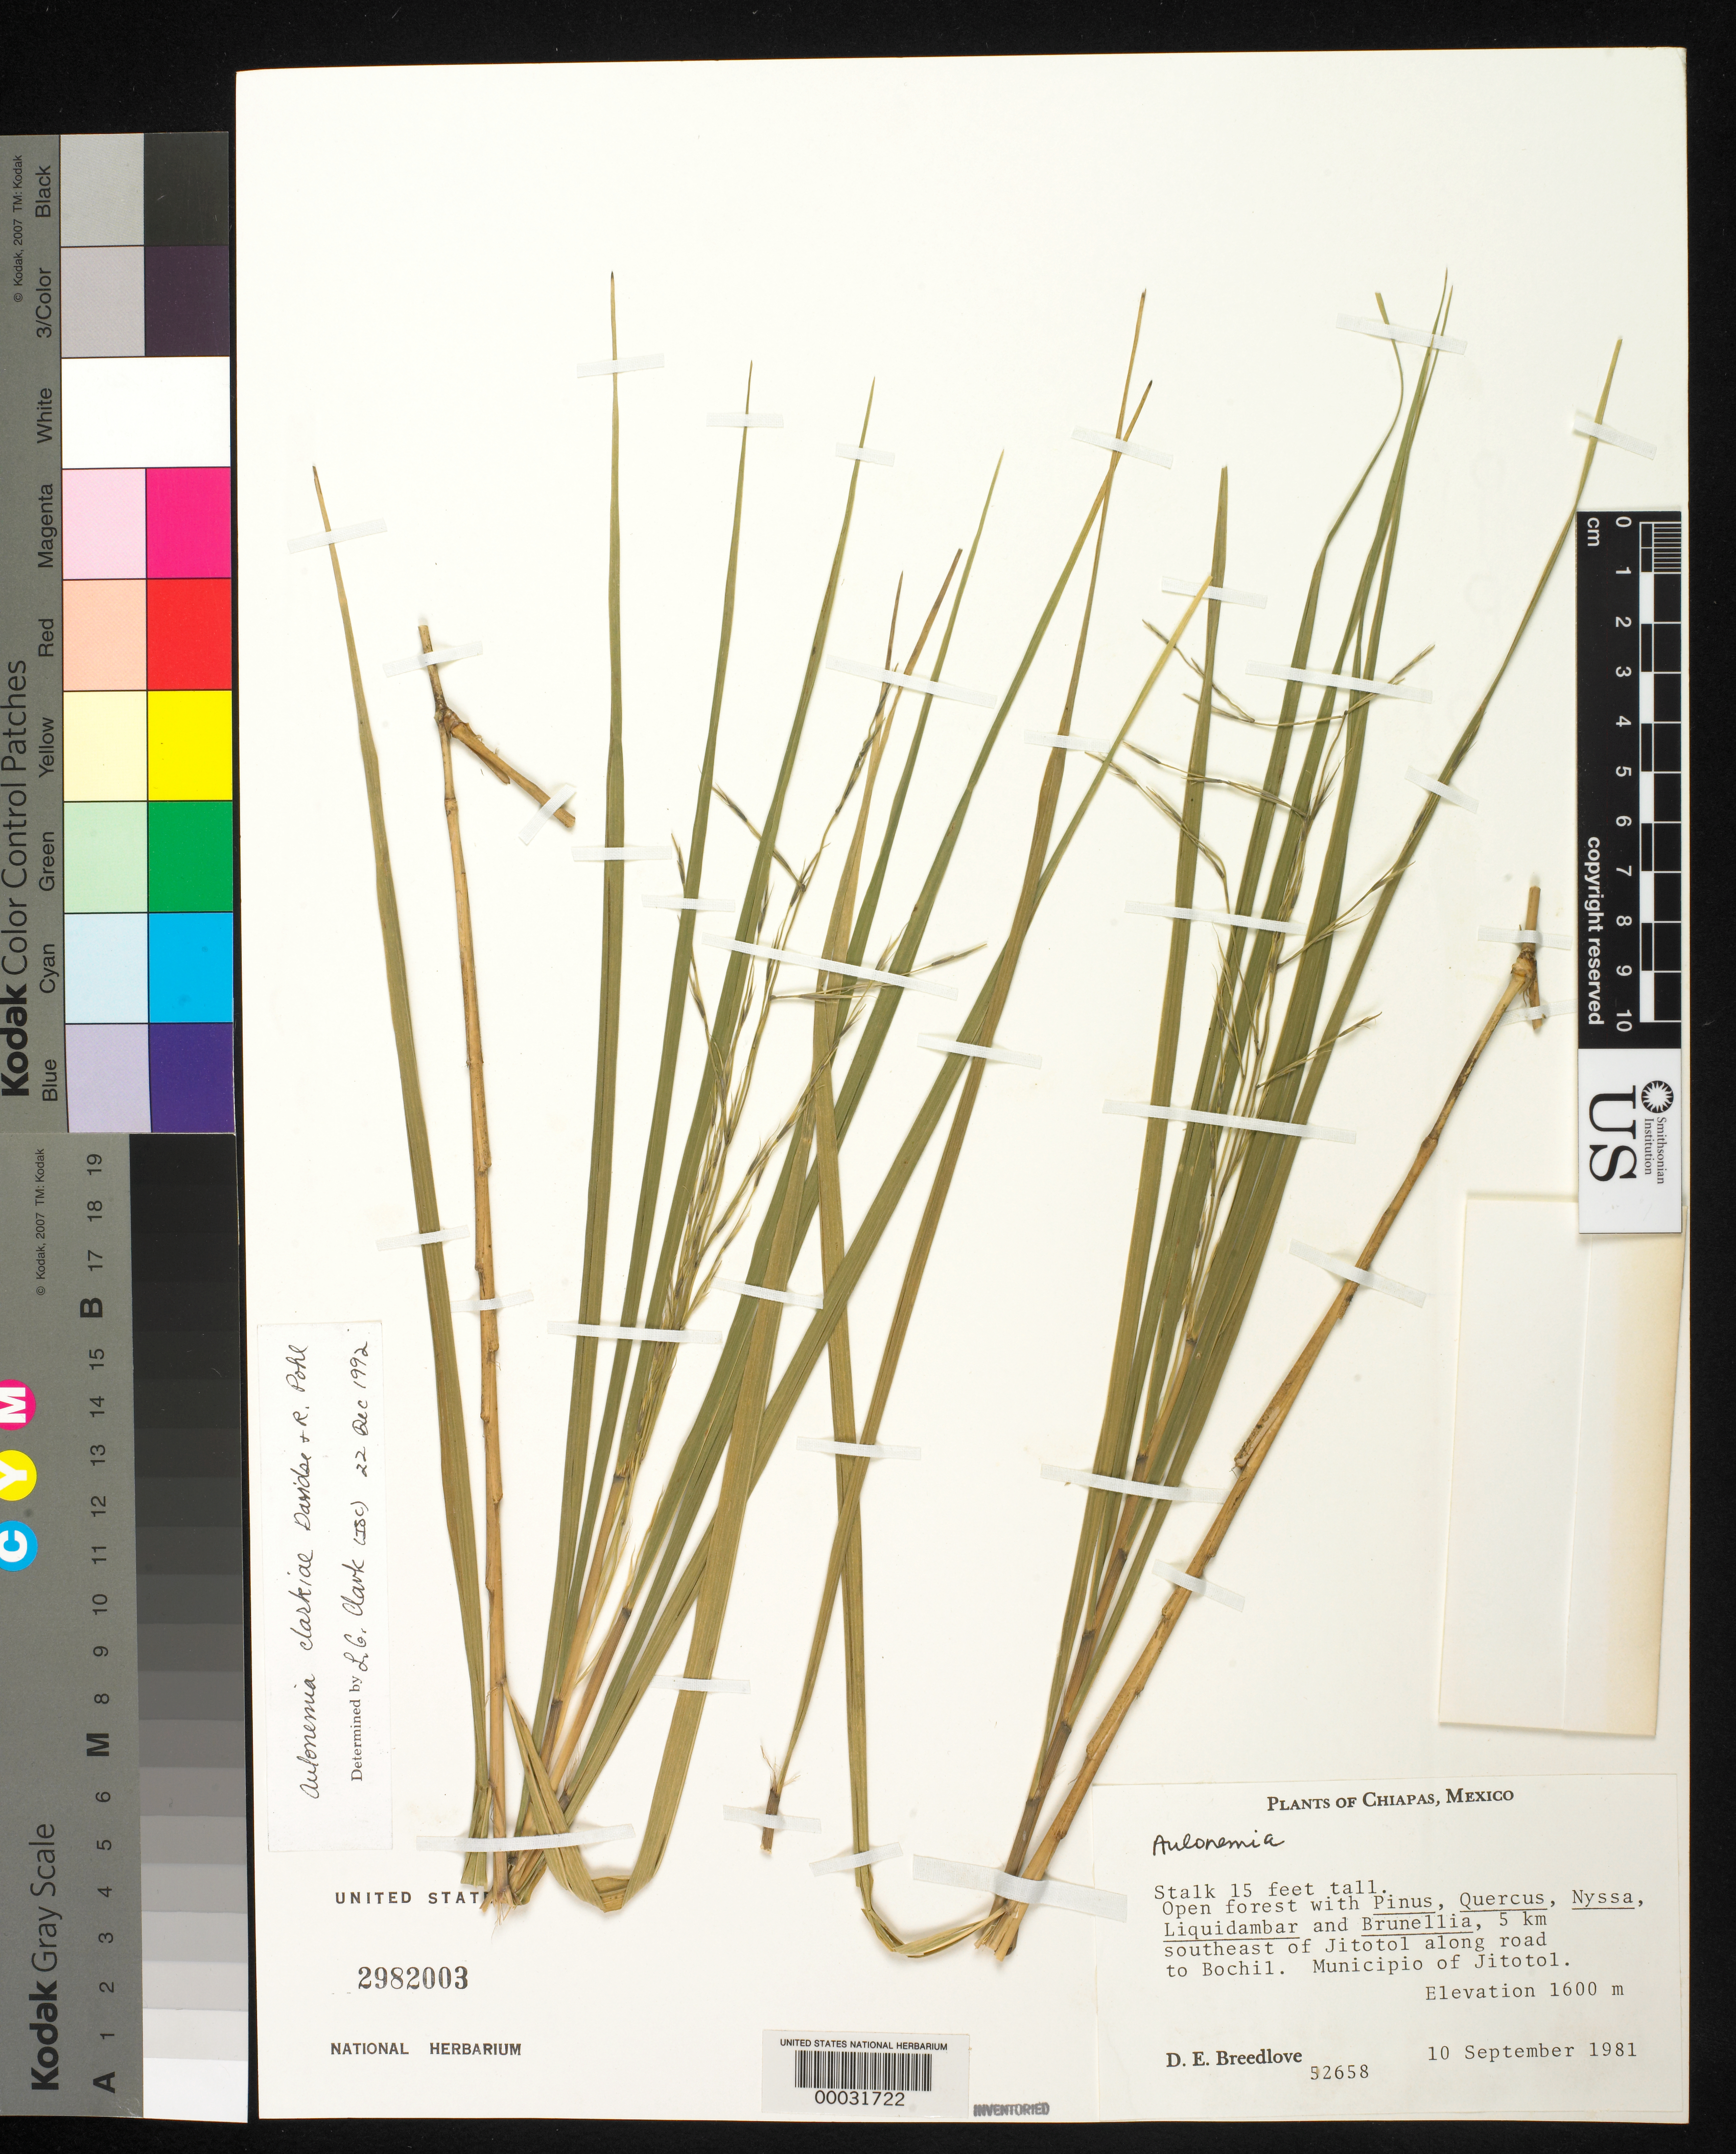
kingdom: Plantae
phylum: Tracheophyta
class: Liliopsida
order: Poales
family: Poaceae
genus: Olmeca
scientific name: Olmeca clarkiae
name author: (Davidse & R.W. Pohl) Ruíz-Sanchez et al.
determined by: Judziewicz, E. J.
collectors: D. E. Breedlove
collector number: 52658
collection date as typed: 10 Sep 1981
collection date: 1981-09-10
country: Mexico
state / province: Chiapas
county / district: Jitotol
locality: Jitotol, Bochil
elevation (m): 1600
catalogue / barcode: US 2982003